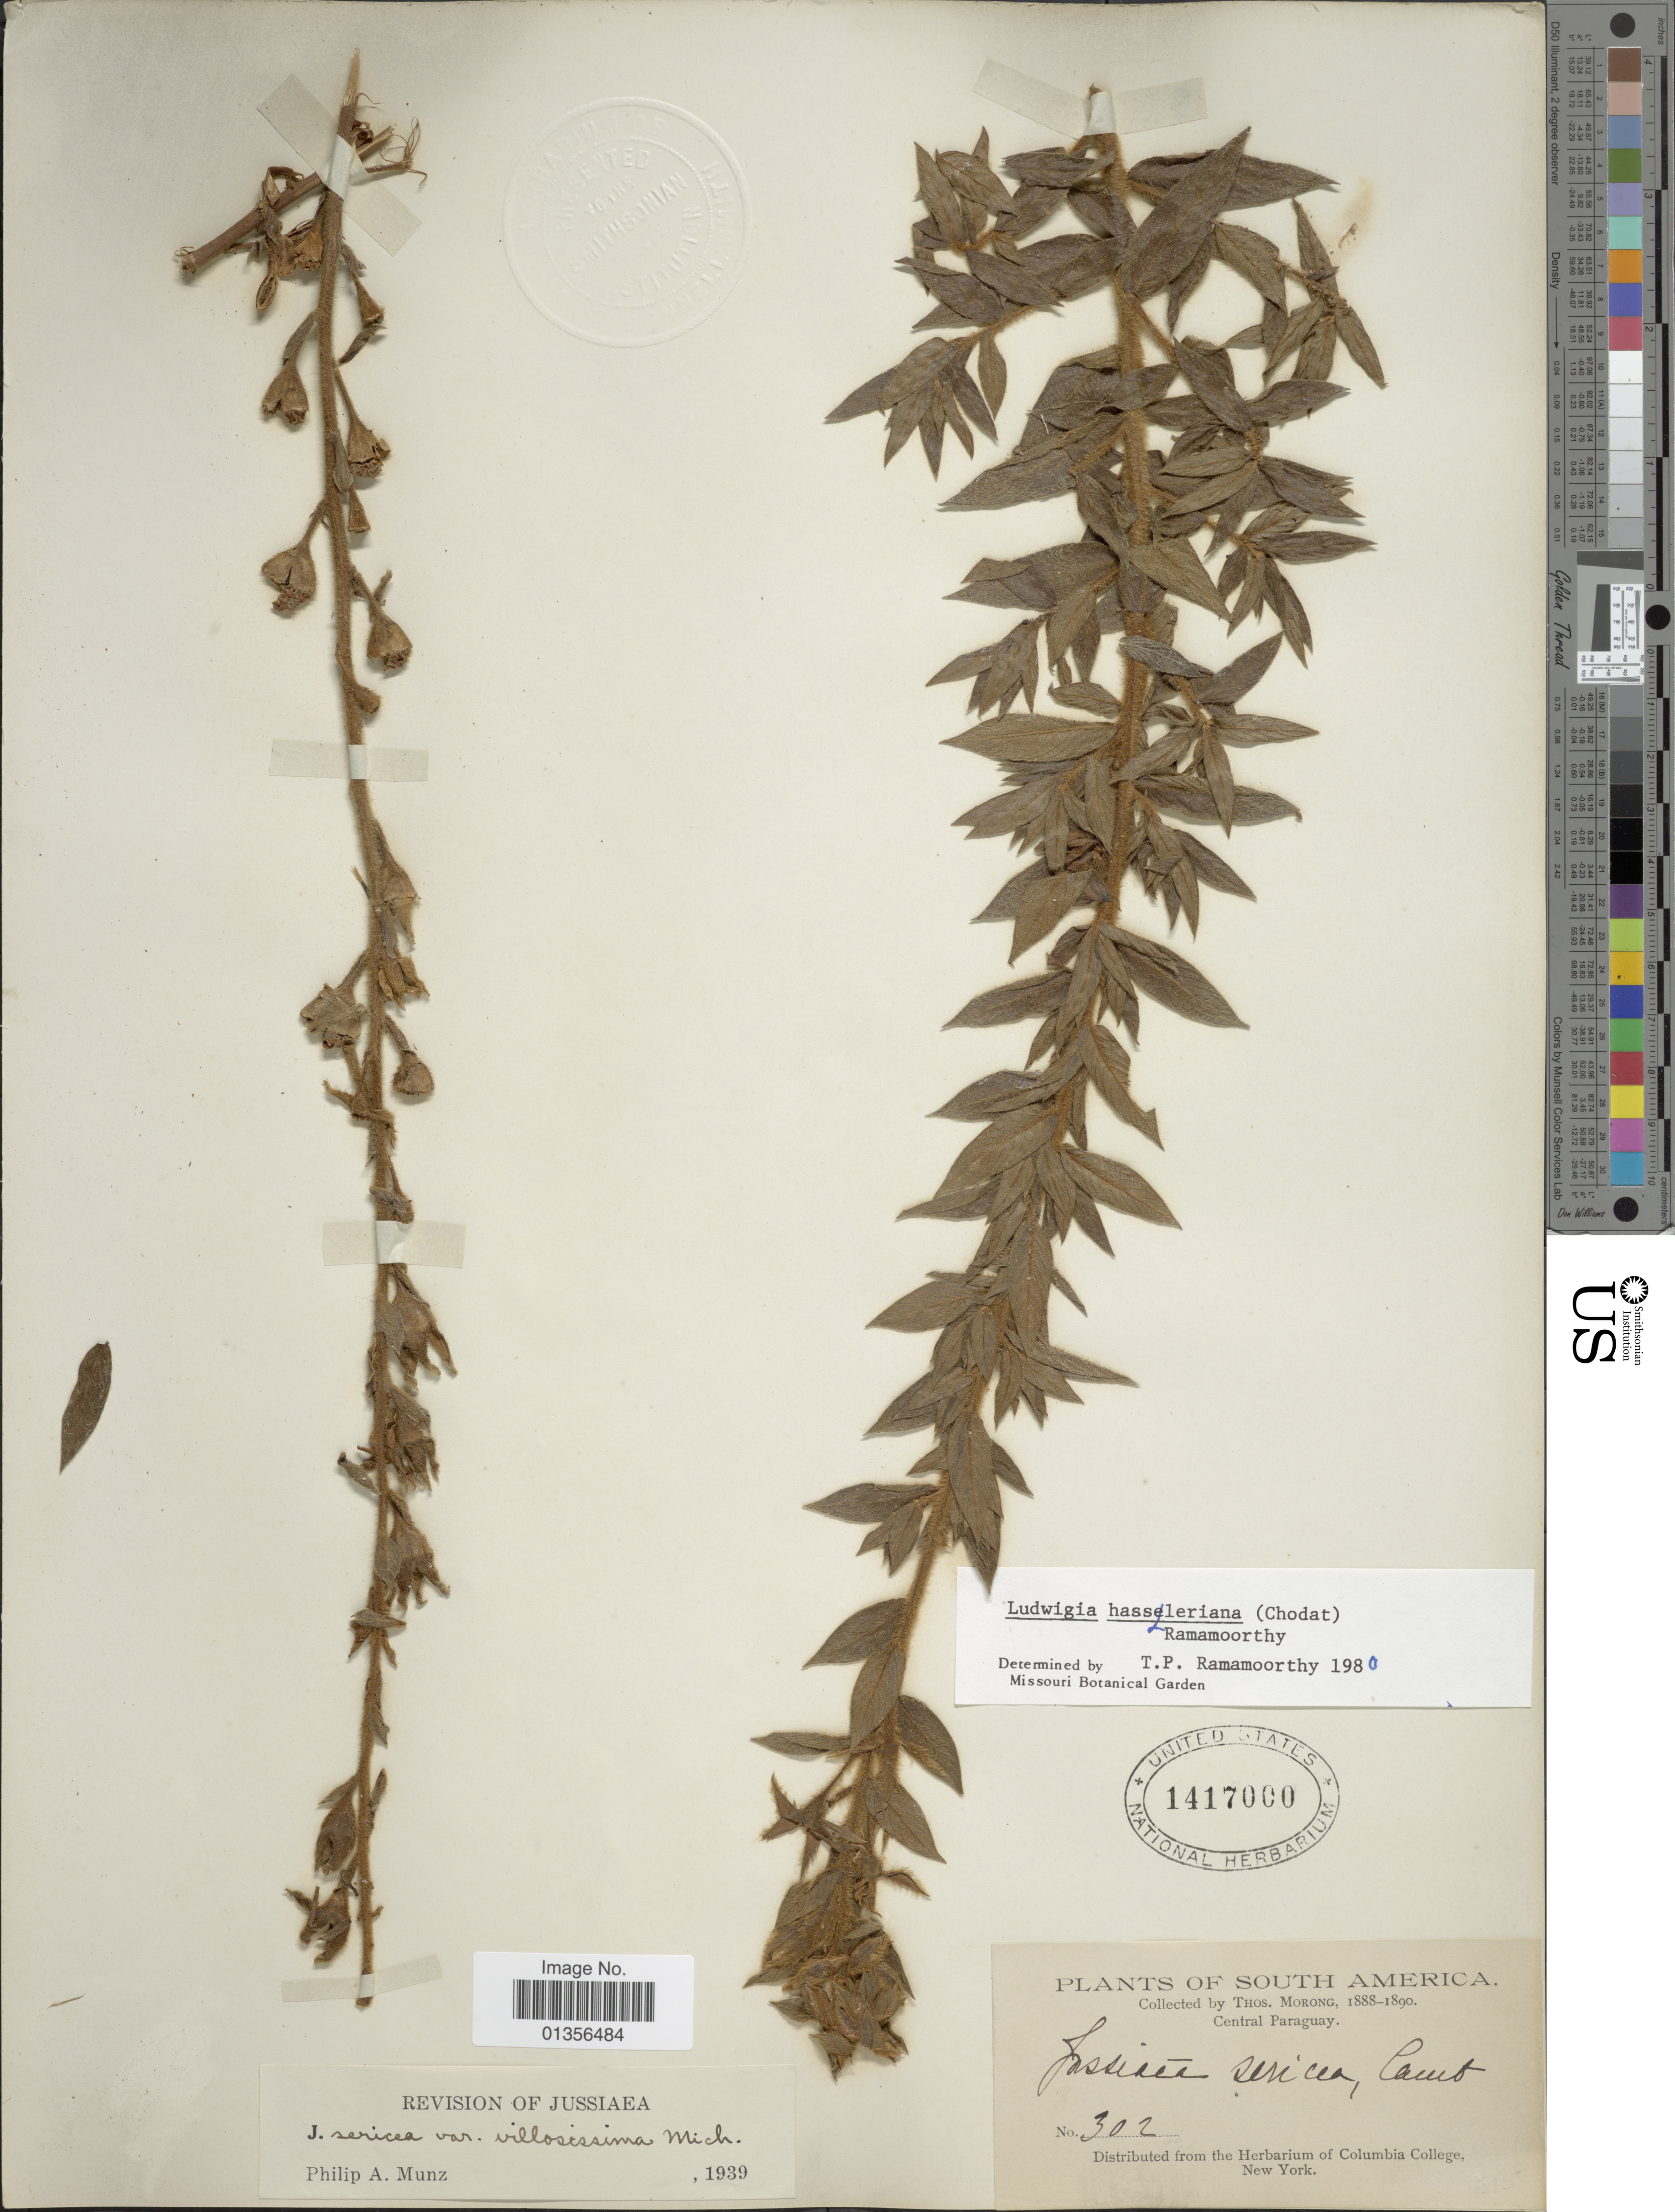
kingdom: Plantae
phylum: Tracheophyta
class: Magnoliopsida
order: Myrtales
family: Onagraceae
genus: Ludwigia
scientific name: Ludwigia hassleriana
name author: (Chodat) Ramamoorthy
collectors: ex herb. T. Morong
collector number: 302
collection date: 1888/1890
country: Paraguay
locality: South America, Central Paraguay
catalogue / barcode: US 1417000